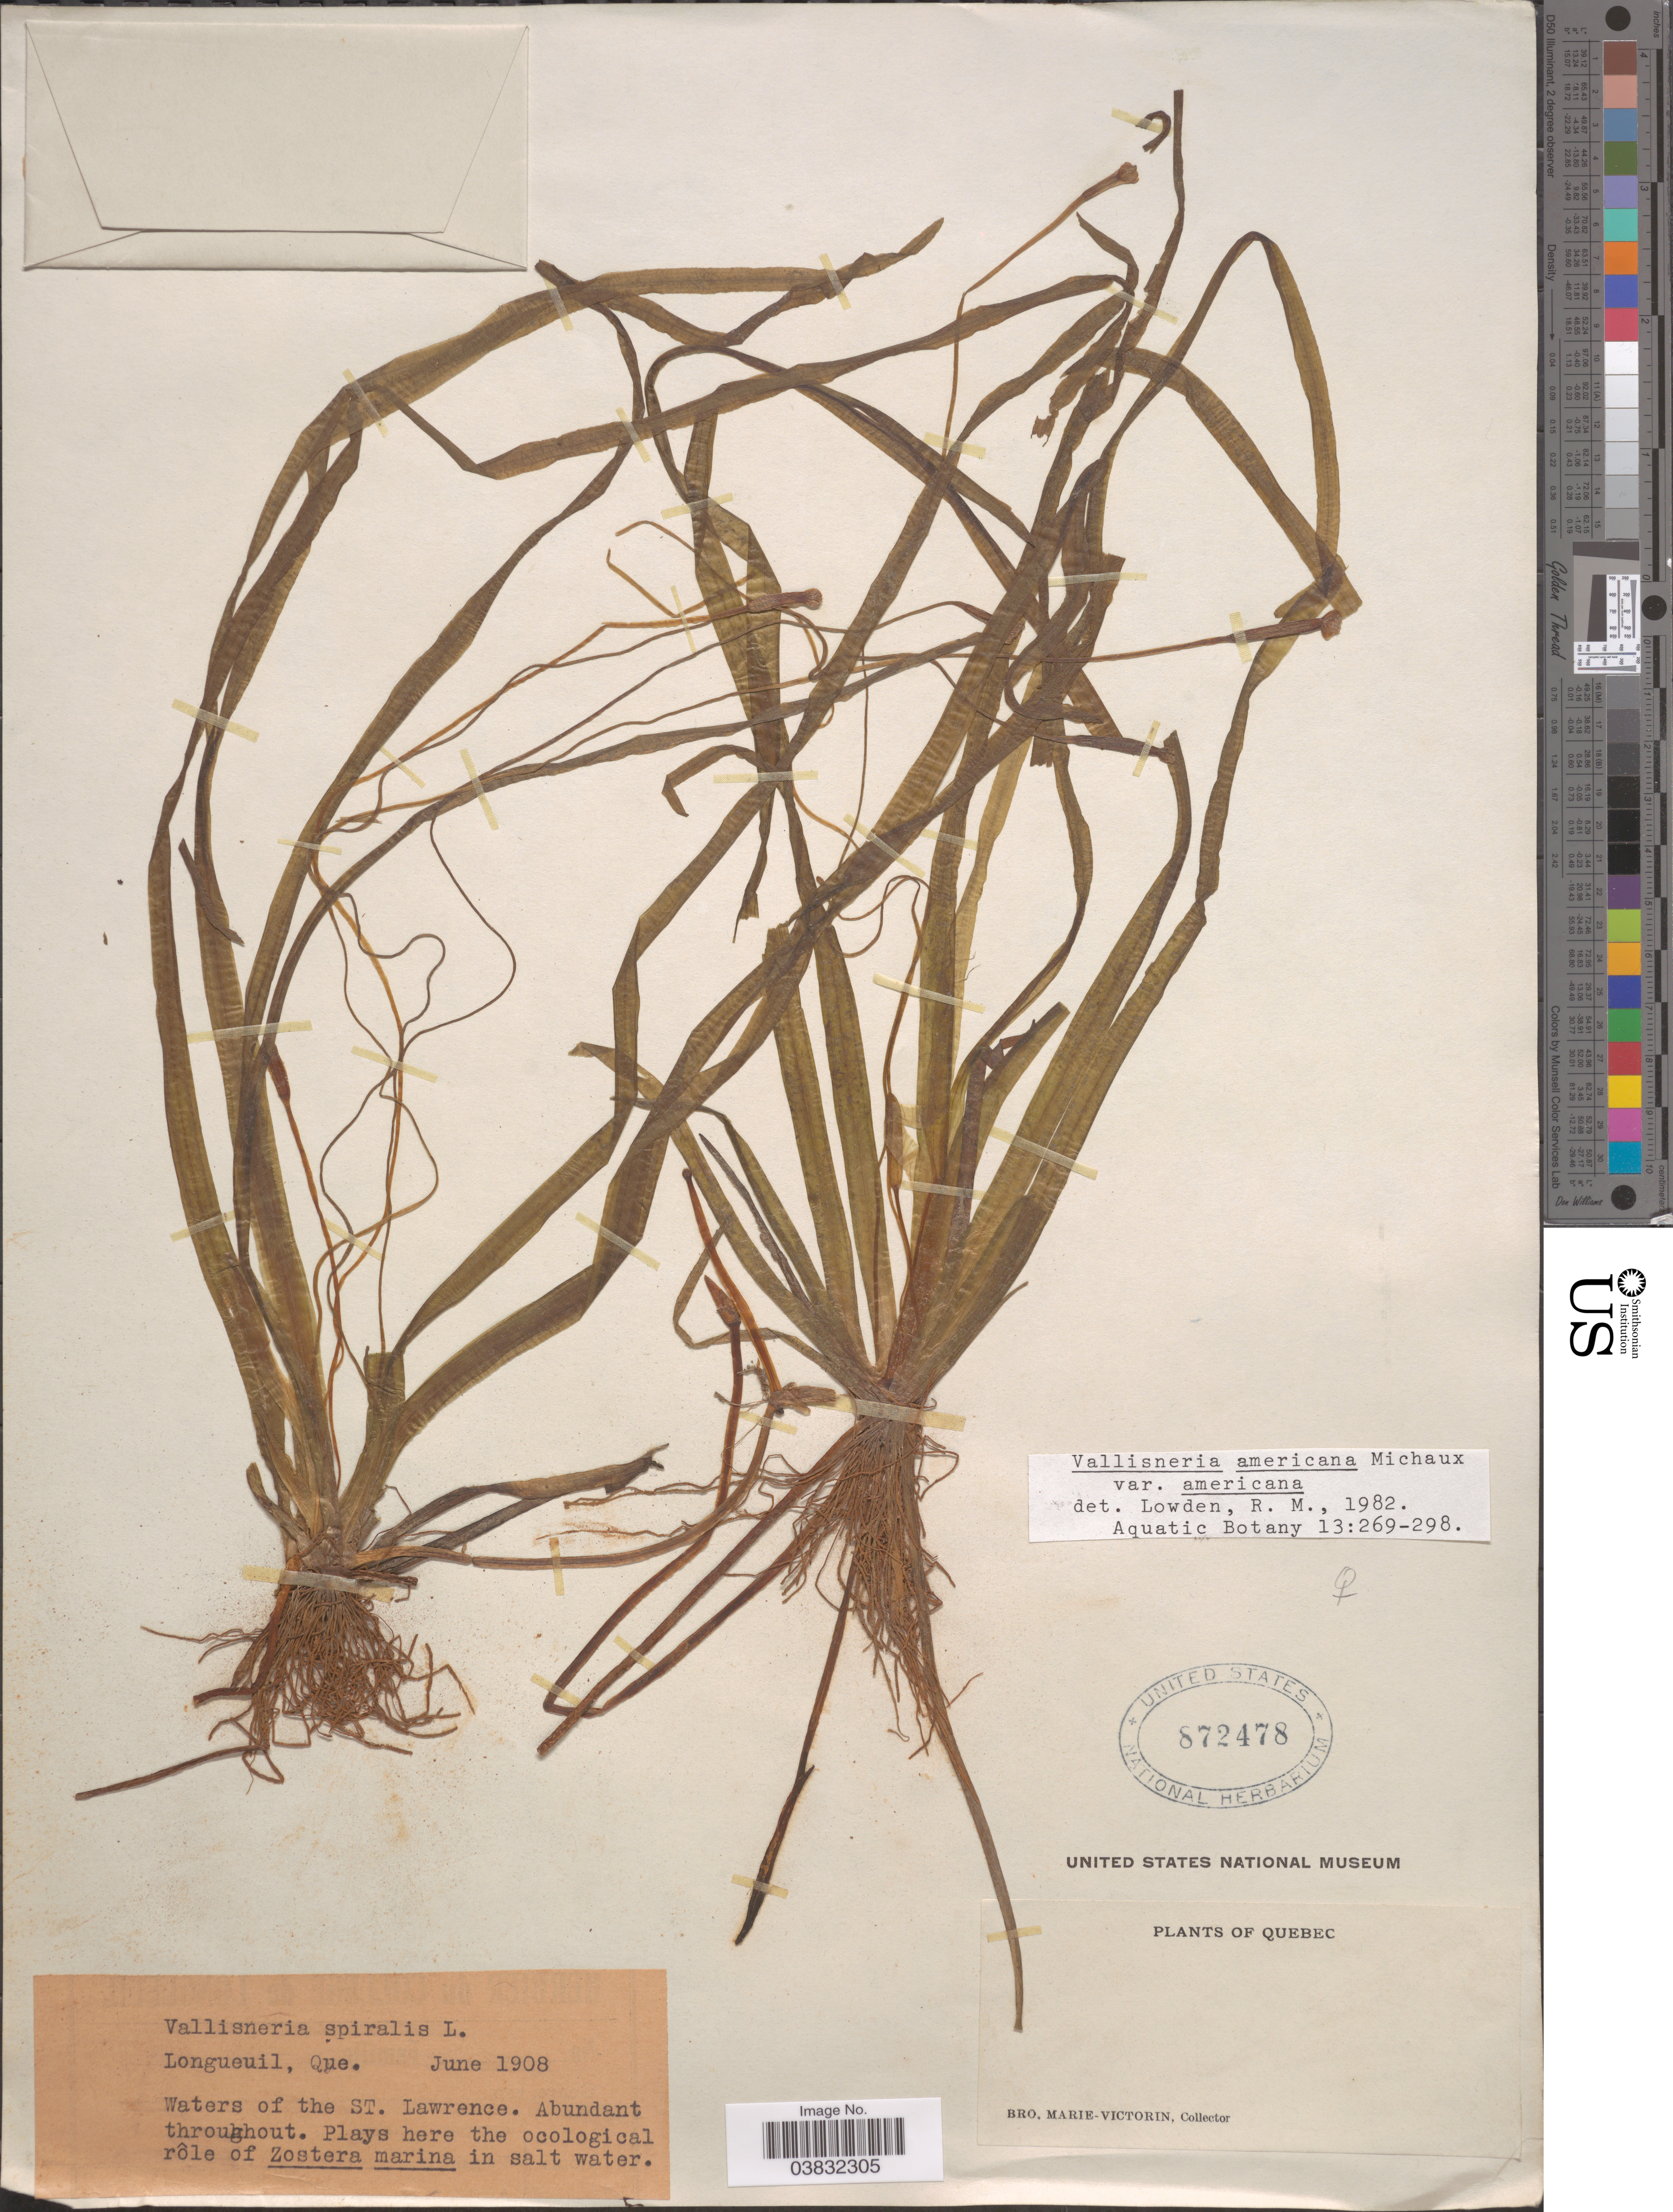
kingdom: Plantae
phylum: Tracheophyta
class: Liliopsida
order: Alismatales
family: Hydrocharitaceae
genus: Vallisneria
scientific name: Vallisneria americana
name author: Michx.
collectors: Fr. Marie-Victorin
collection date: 1908-06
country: Canada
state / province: Quebec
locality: Longueuil. Waters of the St. Lawrence.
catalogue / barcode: US 872478